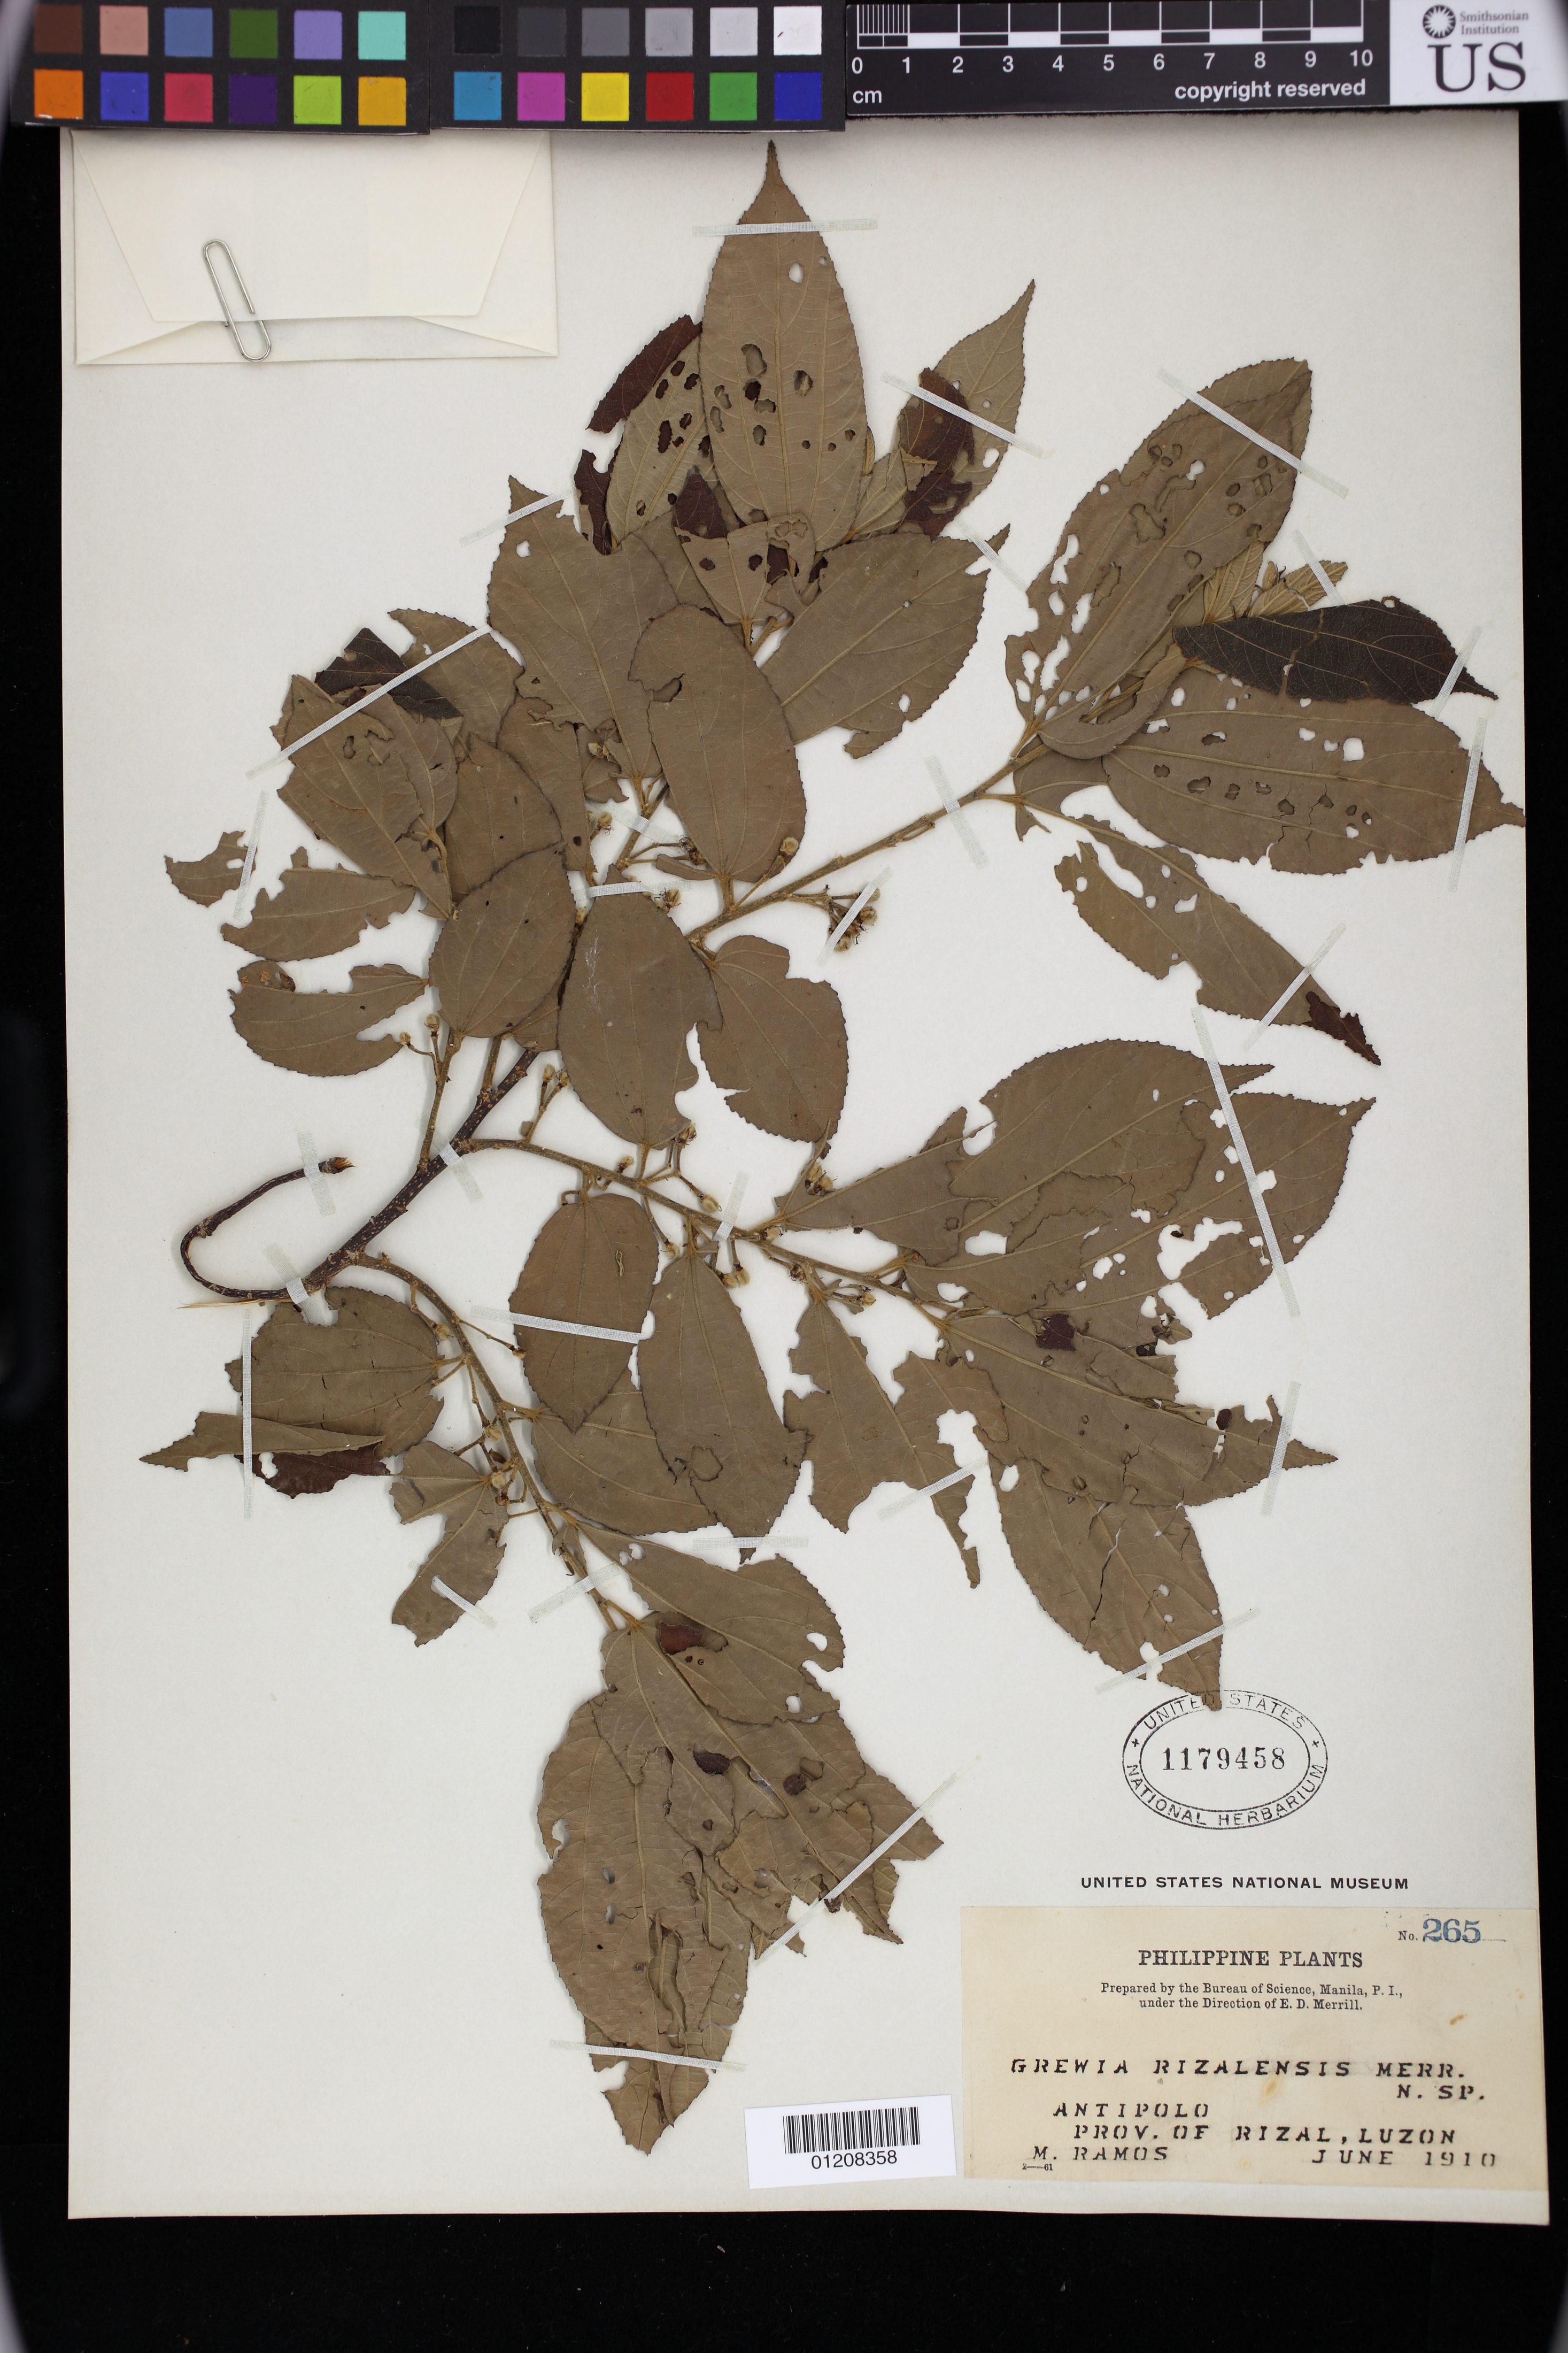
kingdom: Plantae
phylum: Tracheophyta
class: Magnoliopsida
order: Malvales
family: Malvaceae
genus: Grewia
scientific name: Grewia rizalensis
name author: Merr.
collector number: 265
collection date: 1910-06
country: Philippines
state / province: Calabarzon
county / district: Rizal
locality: Antipolo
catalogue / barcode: US 1179458